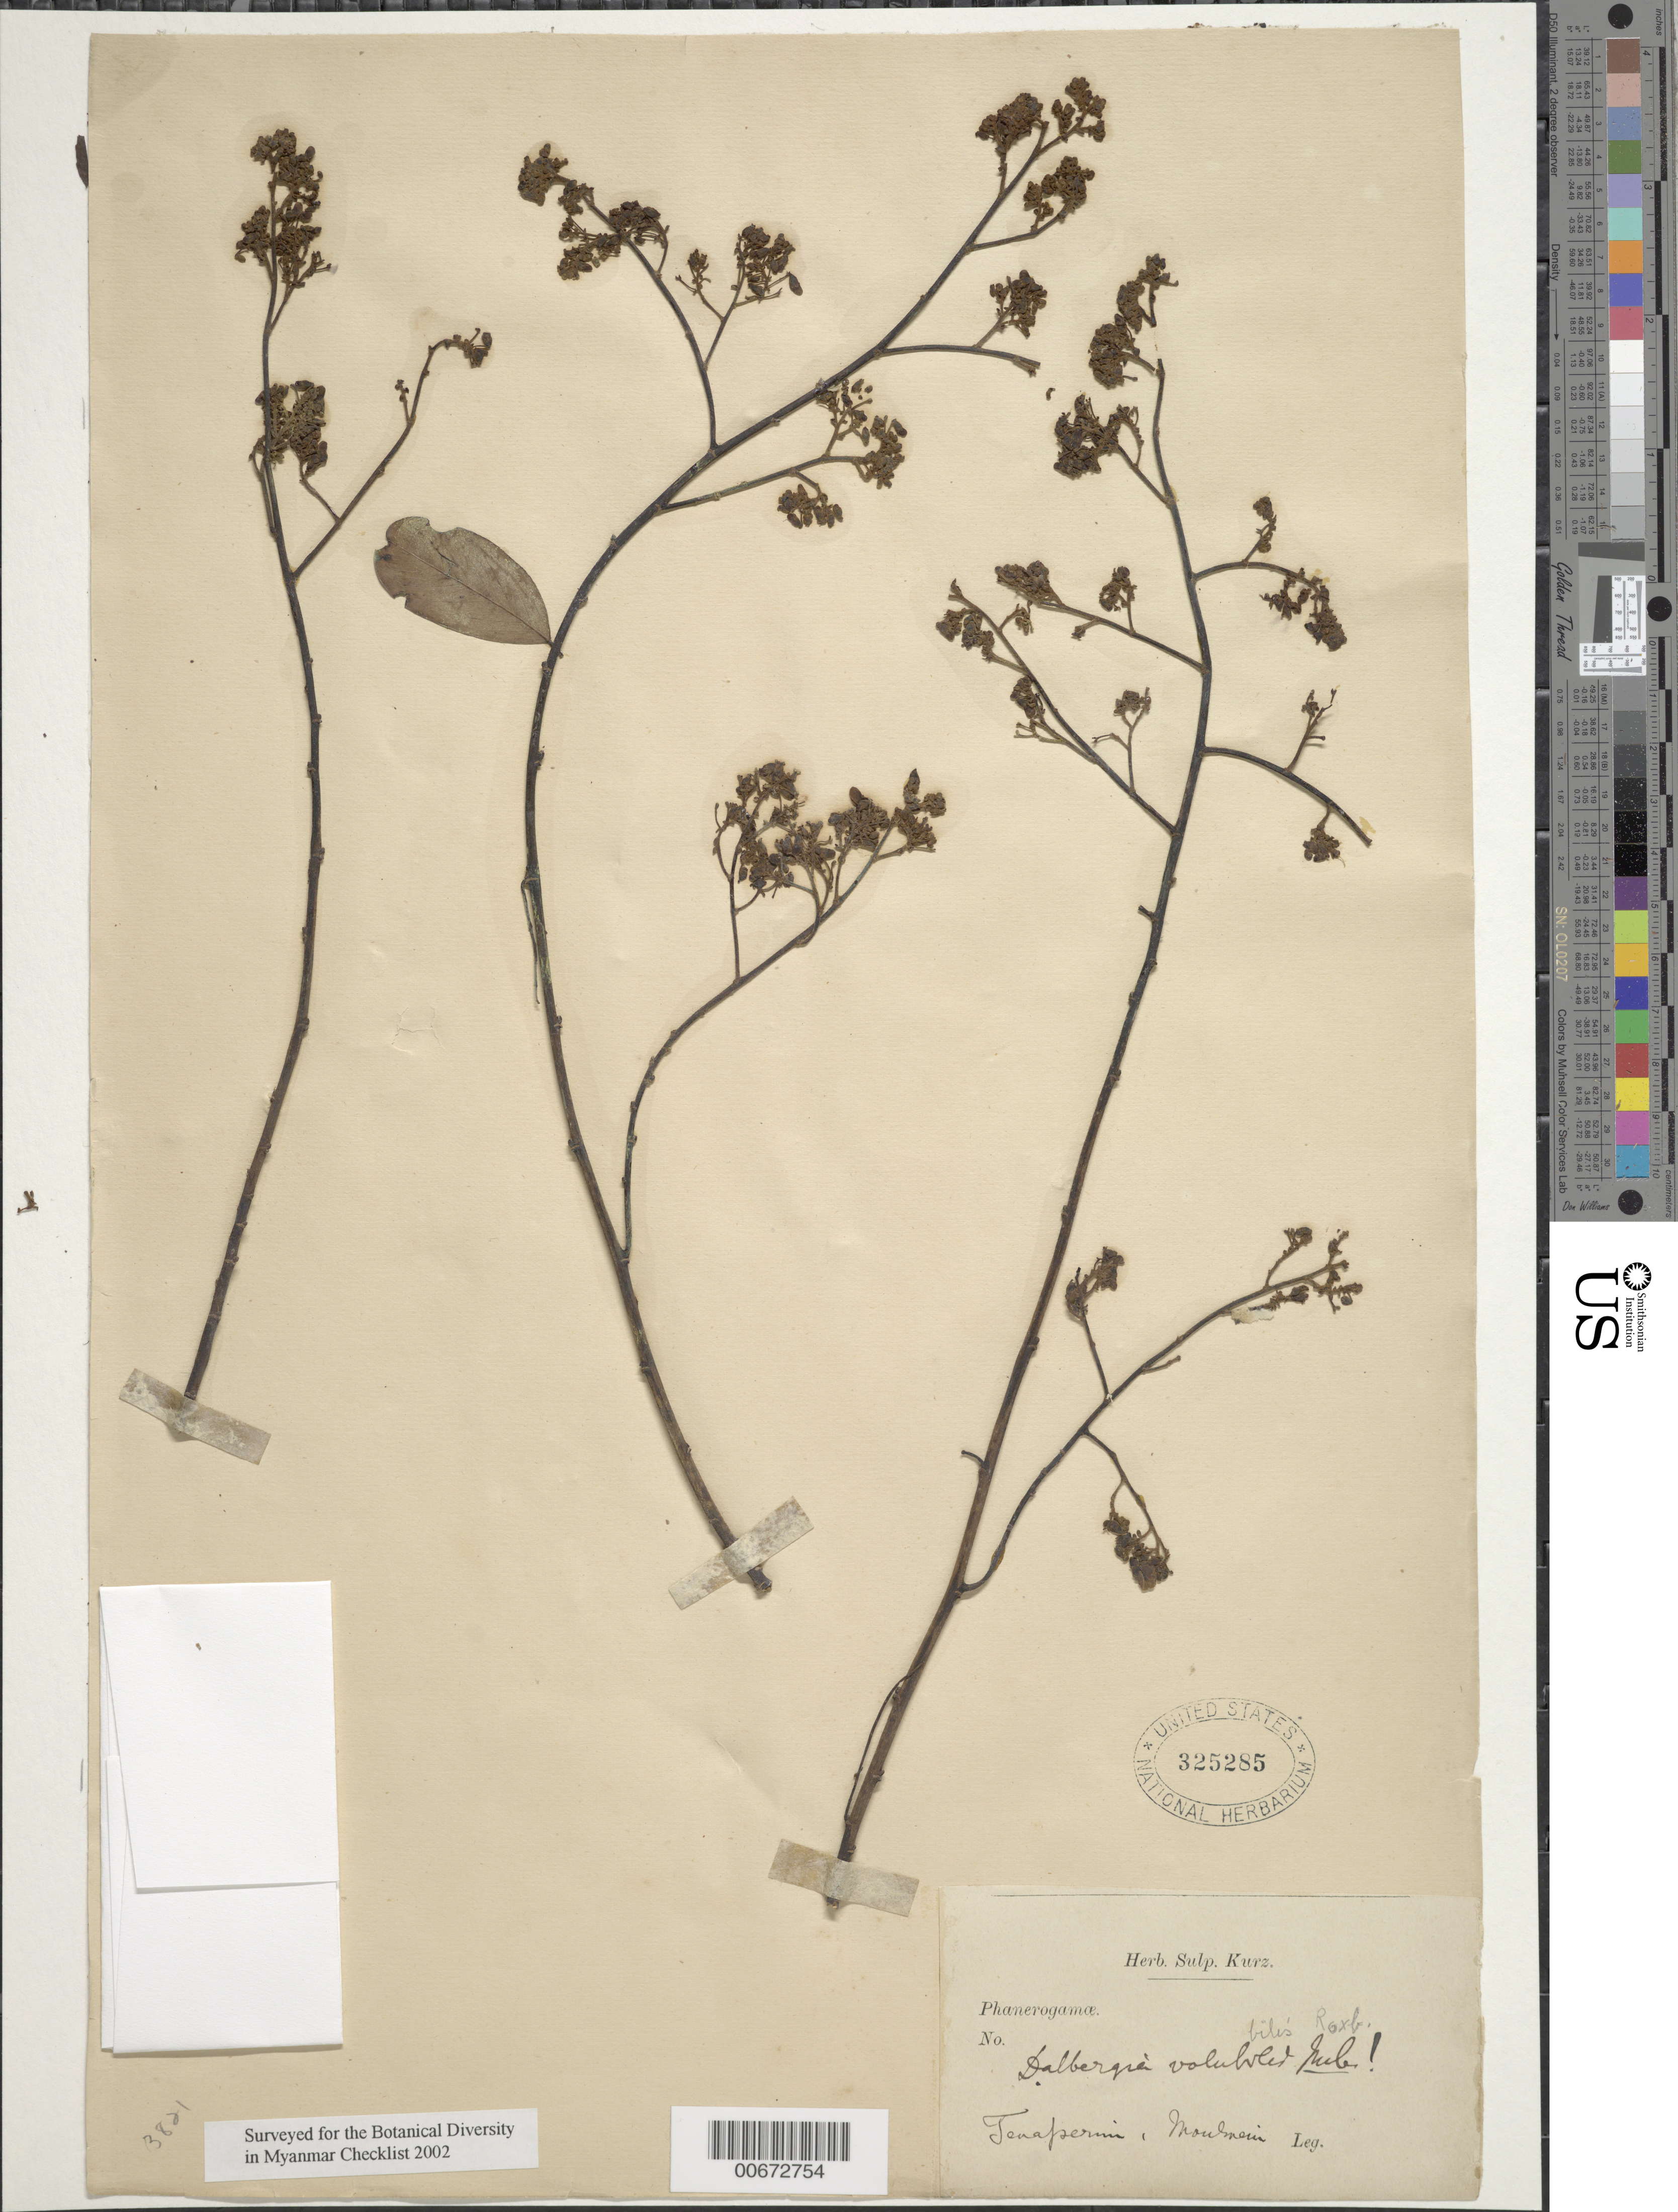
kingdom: Plantae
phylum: Tracheophyta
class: Magnoliopsida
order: Fabales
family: Fabaceae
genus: Dalbergia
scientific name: Dalbergia volubilis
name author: Roxb.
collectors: S. Kurz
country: Myanmar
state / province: Mon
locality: Moulmein, Tauapermin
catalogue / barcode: US 325285